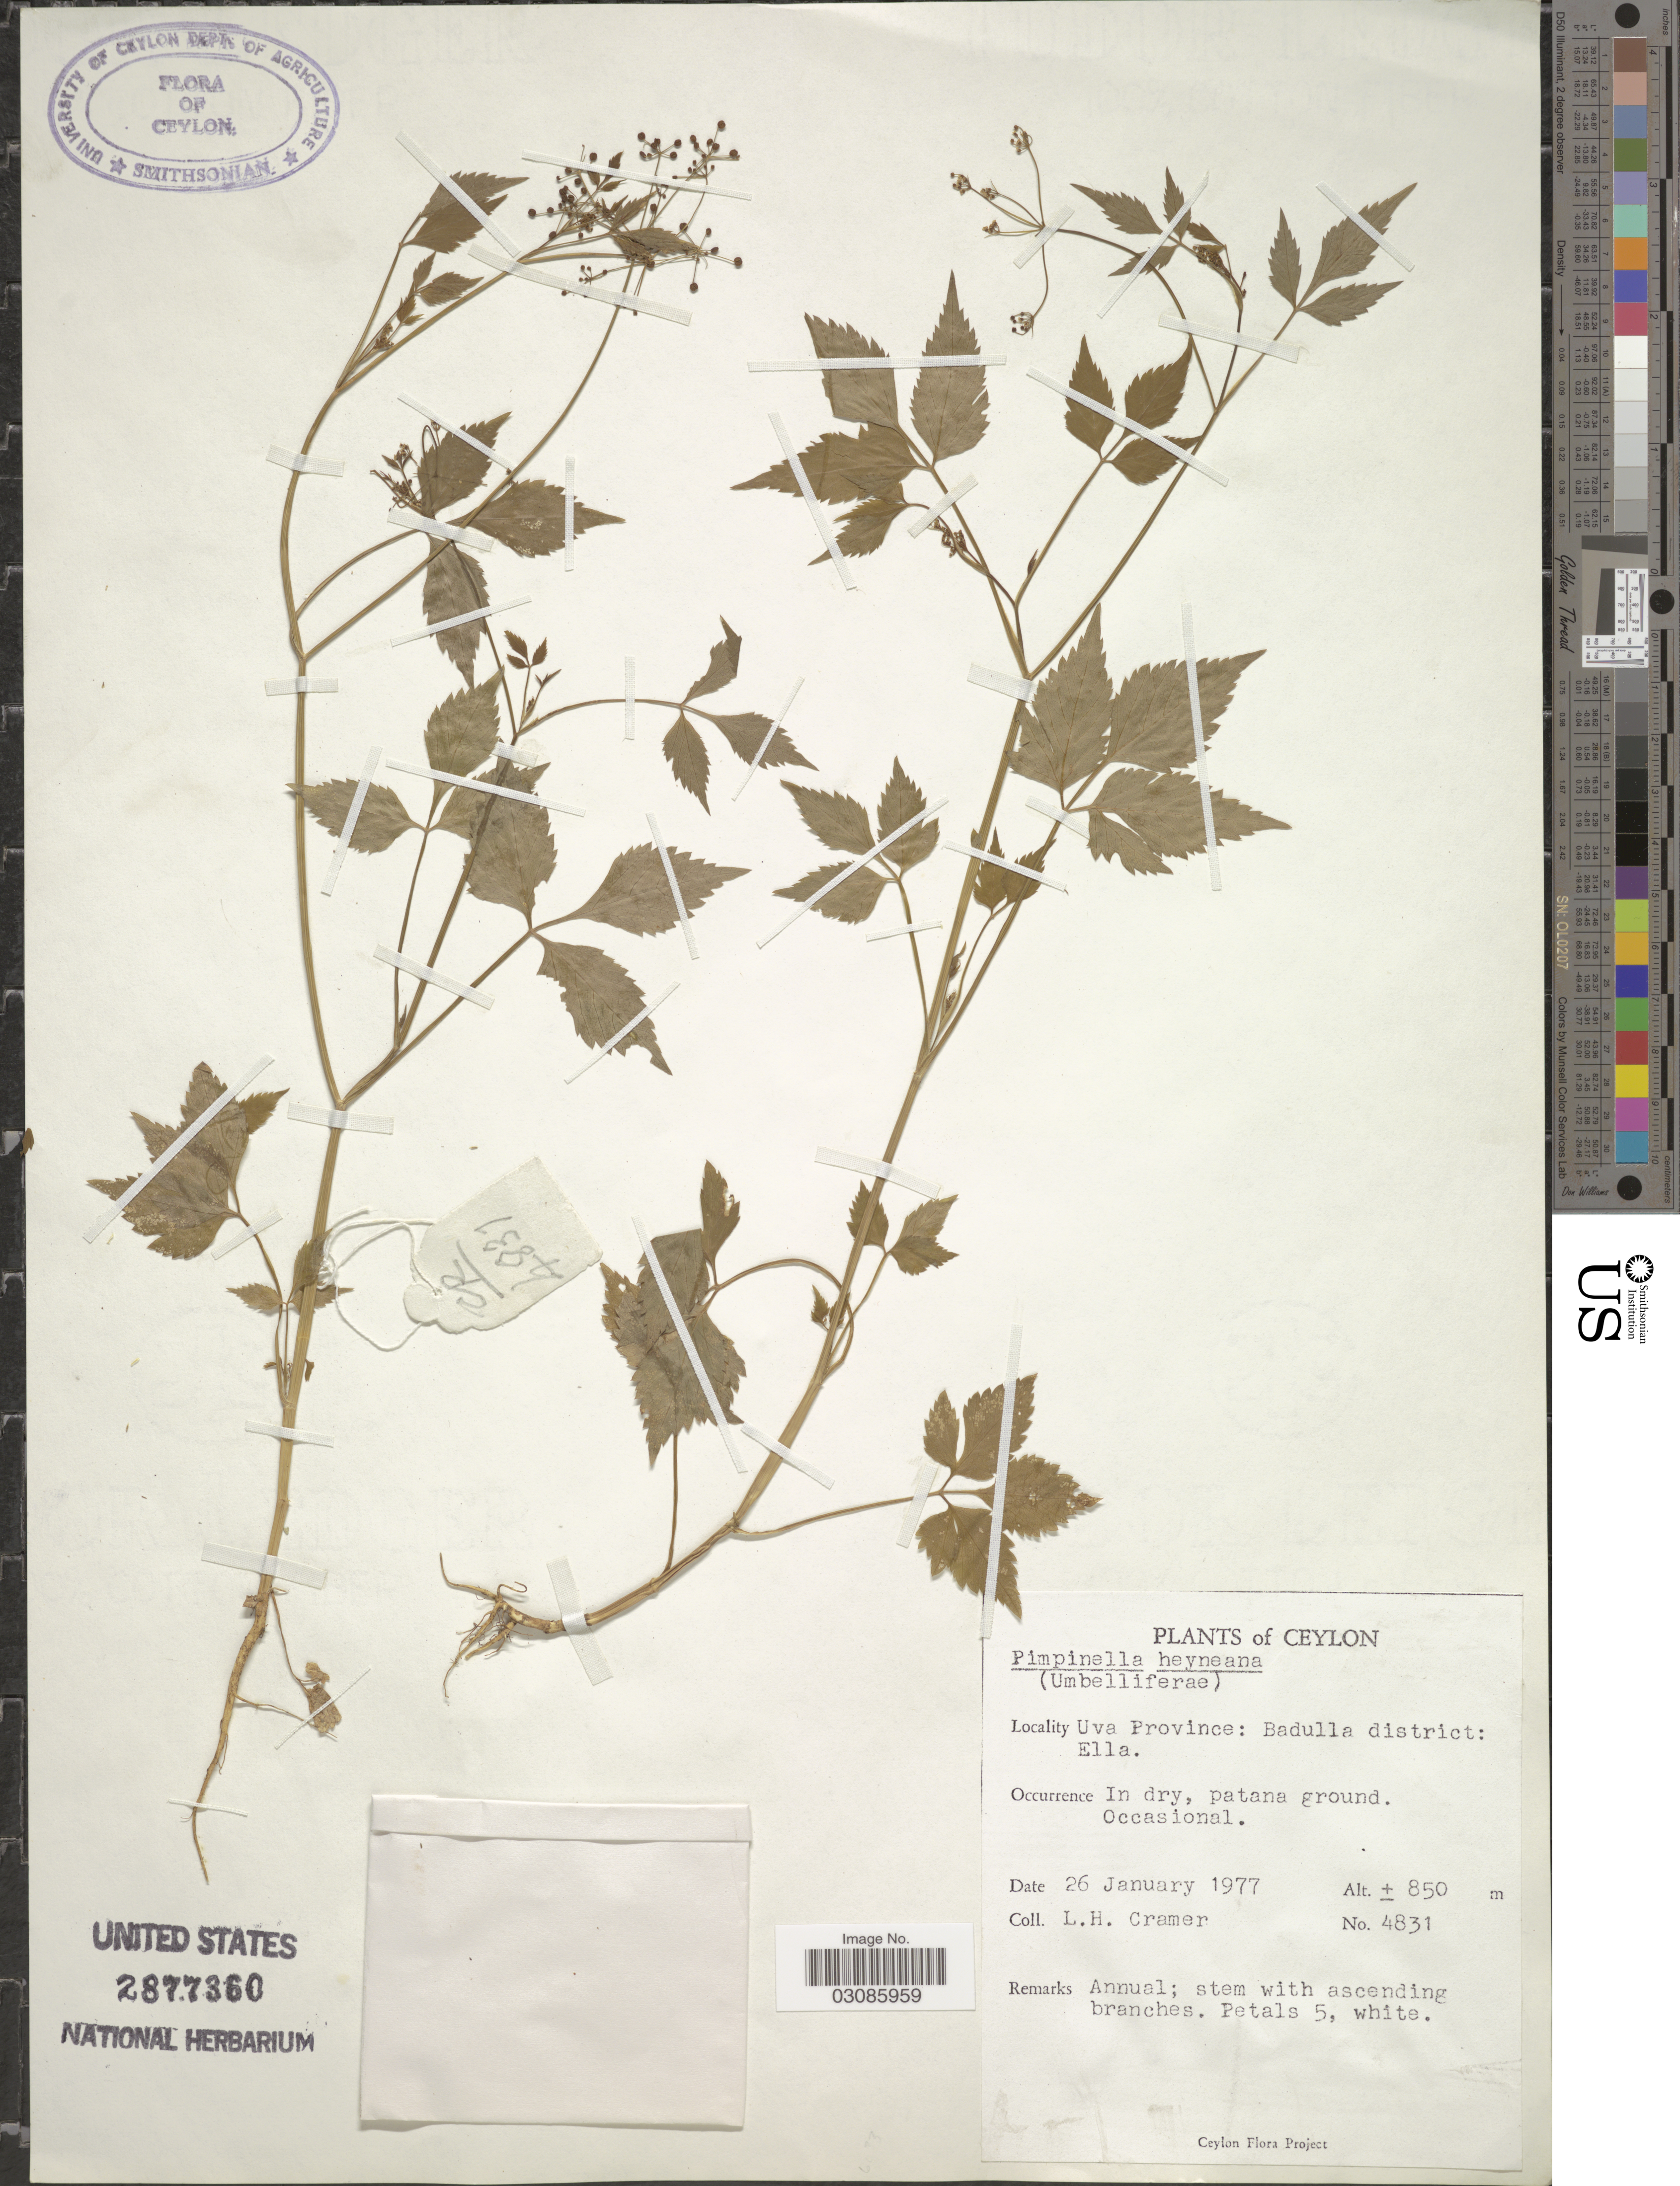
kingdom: Plantae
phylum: Tracheophyta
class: Magnoliopsida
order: Apiales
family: Apiaceae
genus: Pimpinella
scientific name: Pimpinella heyneana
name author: Wall.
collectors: L. H. Cramer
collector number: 4831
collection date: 1977-01-26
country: Sri Lanka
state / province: Uva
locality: Ceylon, Badulla district: Ella.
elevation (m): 850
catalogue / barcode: US 2877360